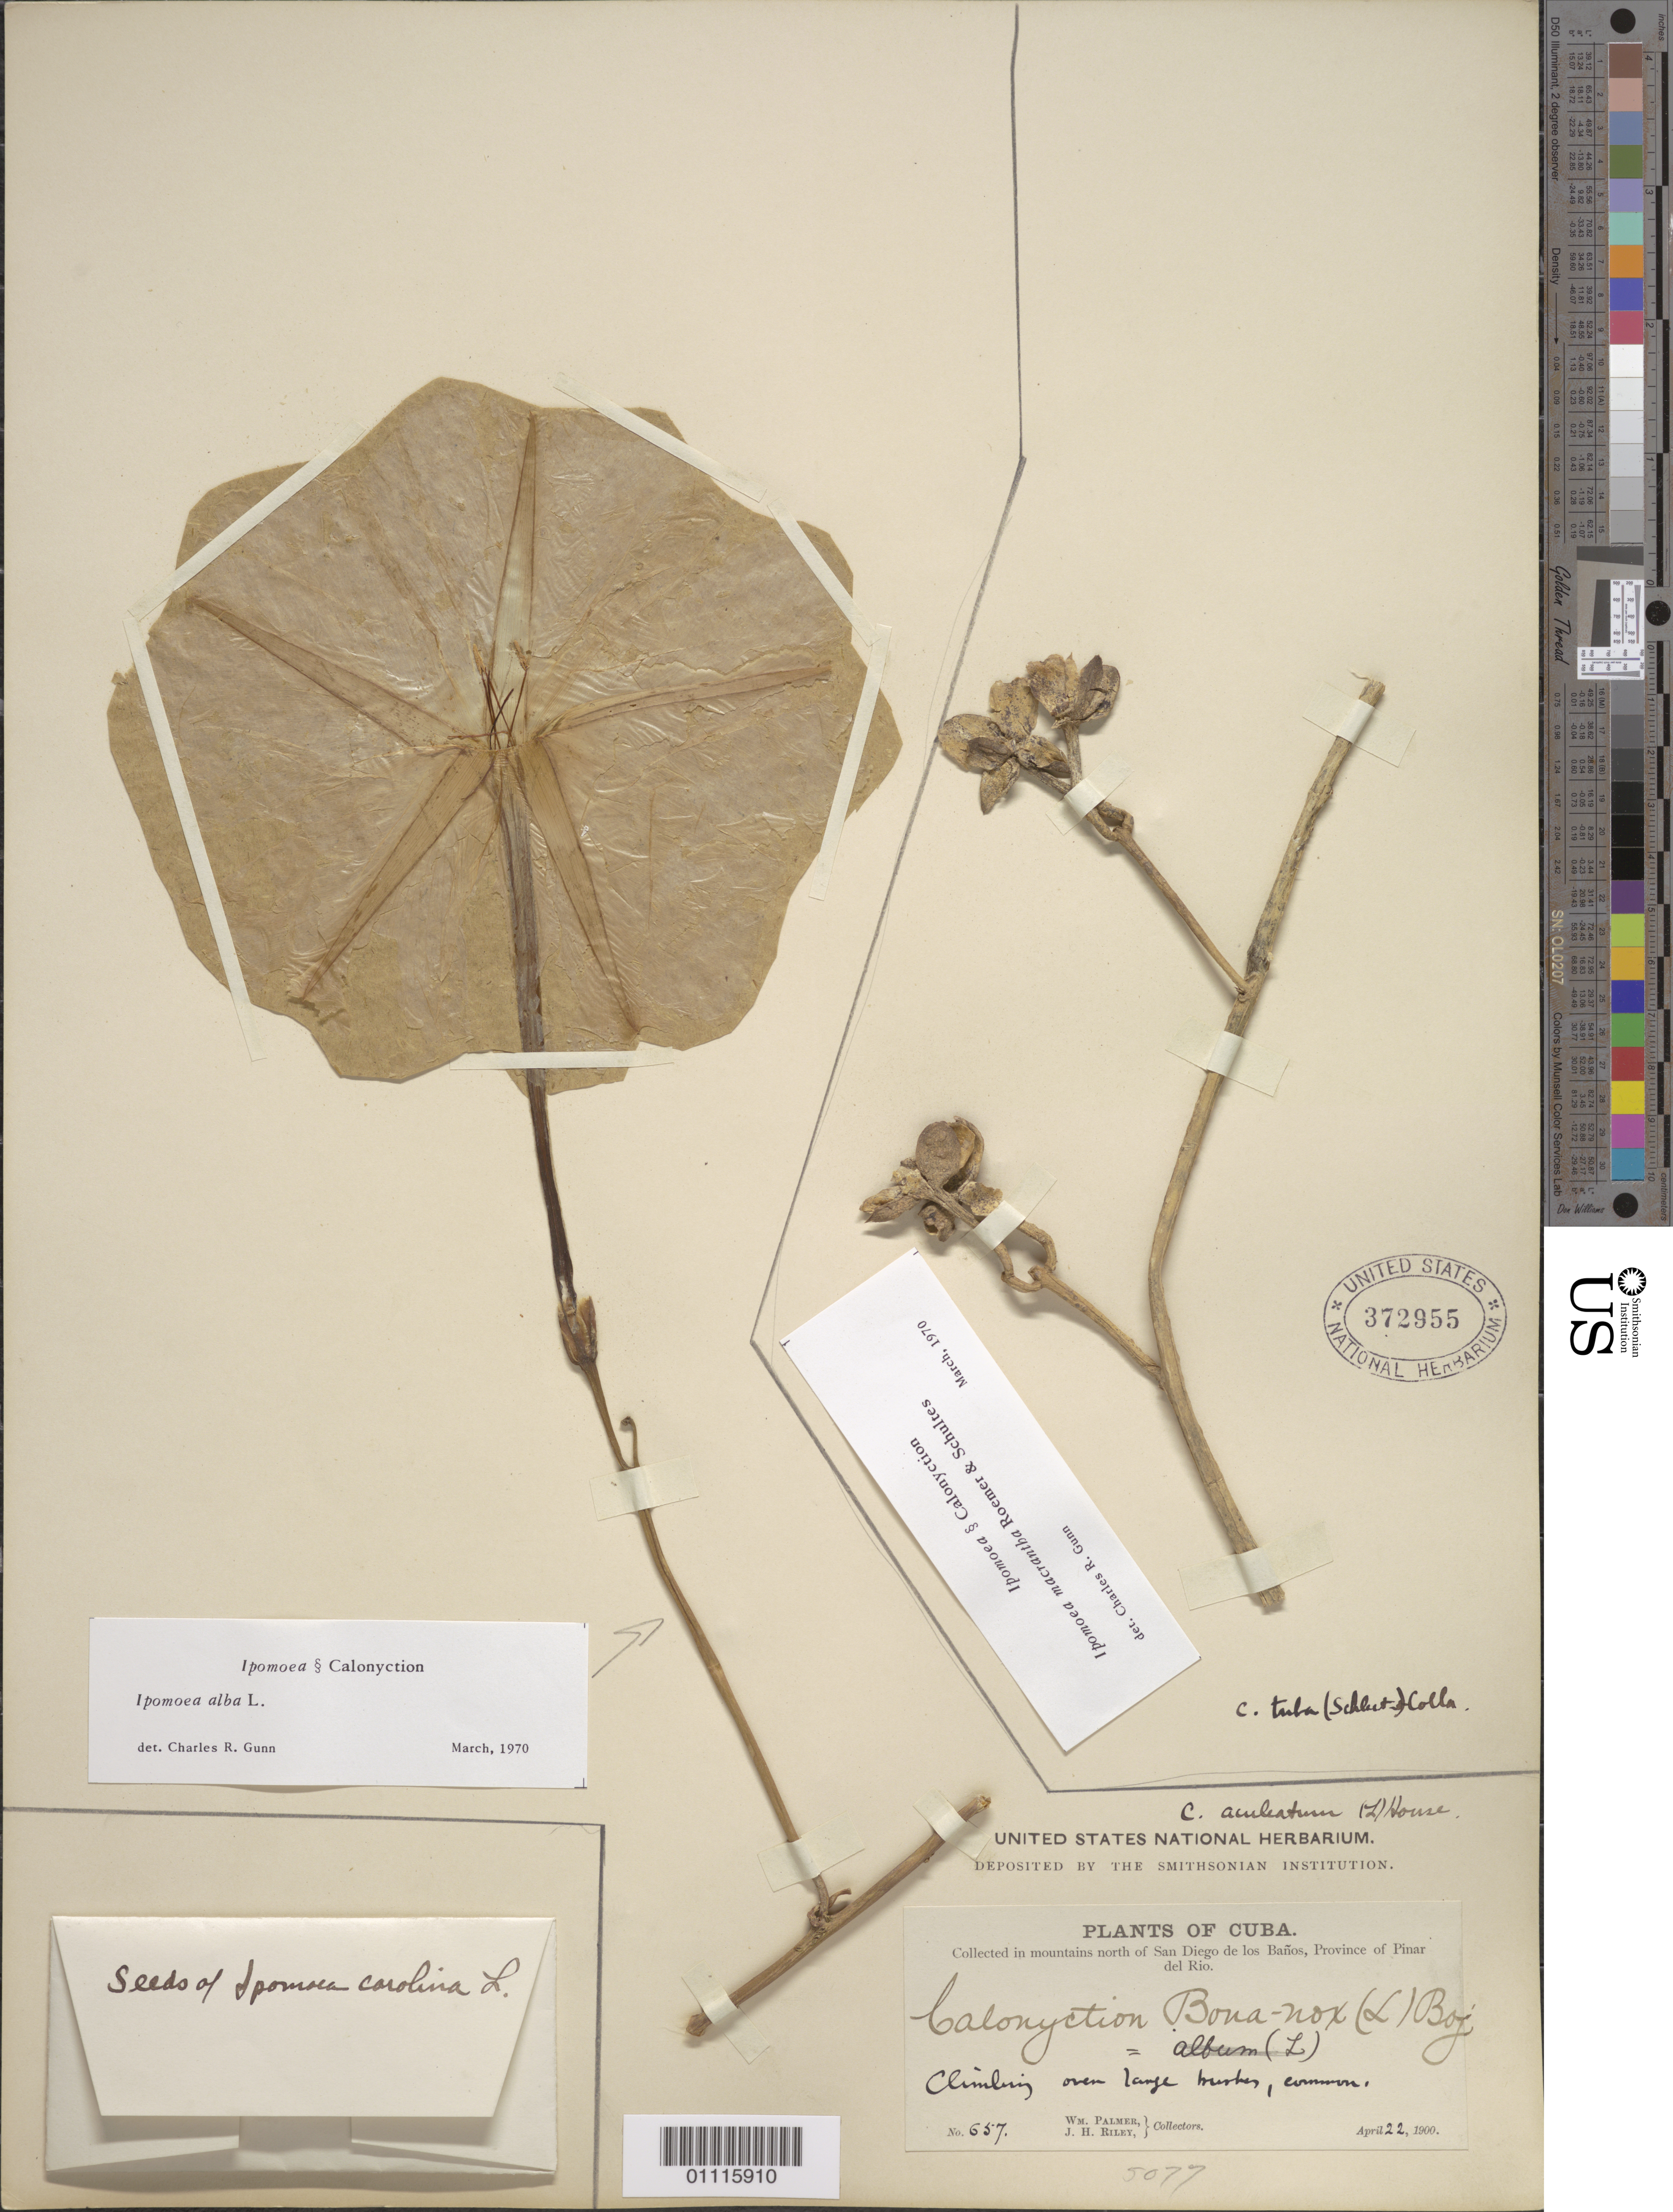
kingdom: Plantae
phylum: Tracheophyta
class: Magnoliopsida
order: Solanales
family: Convolvulaceae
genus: Ipomoea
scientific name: Ipomoea alba L.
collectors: W. Palmer & J. H. Riley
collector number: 657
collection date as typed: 22 Apr 1900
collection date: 1900-04-22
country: Cuba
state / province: Pinar del Rio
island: Cuba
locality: Collected in mountains N of San Diego de los Banos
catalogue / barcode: US 372955